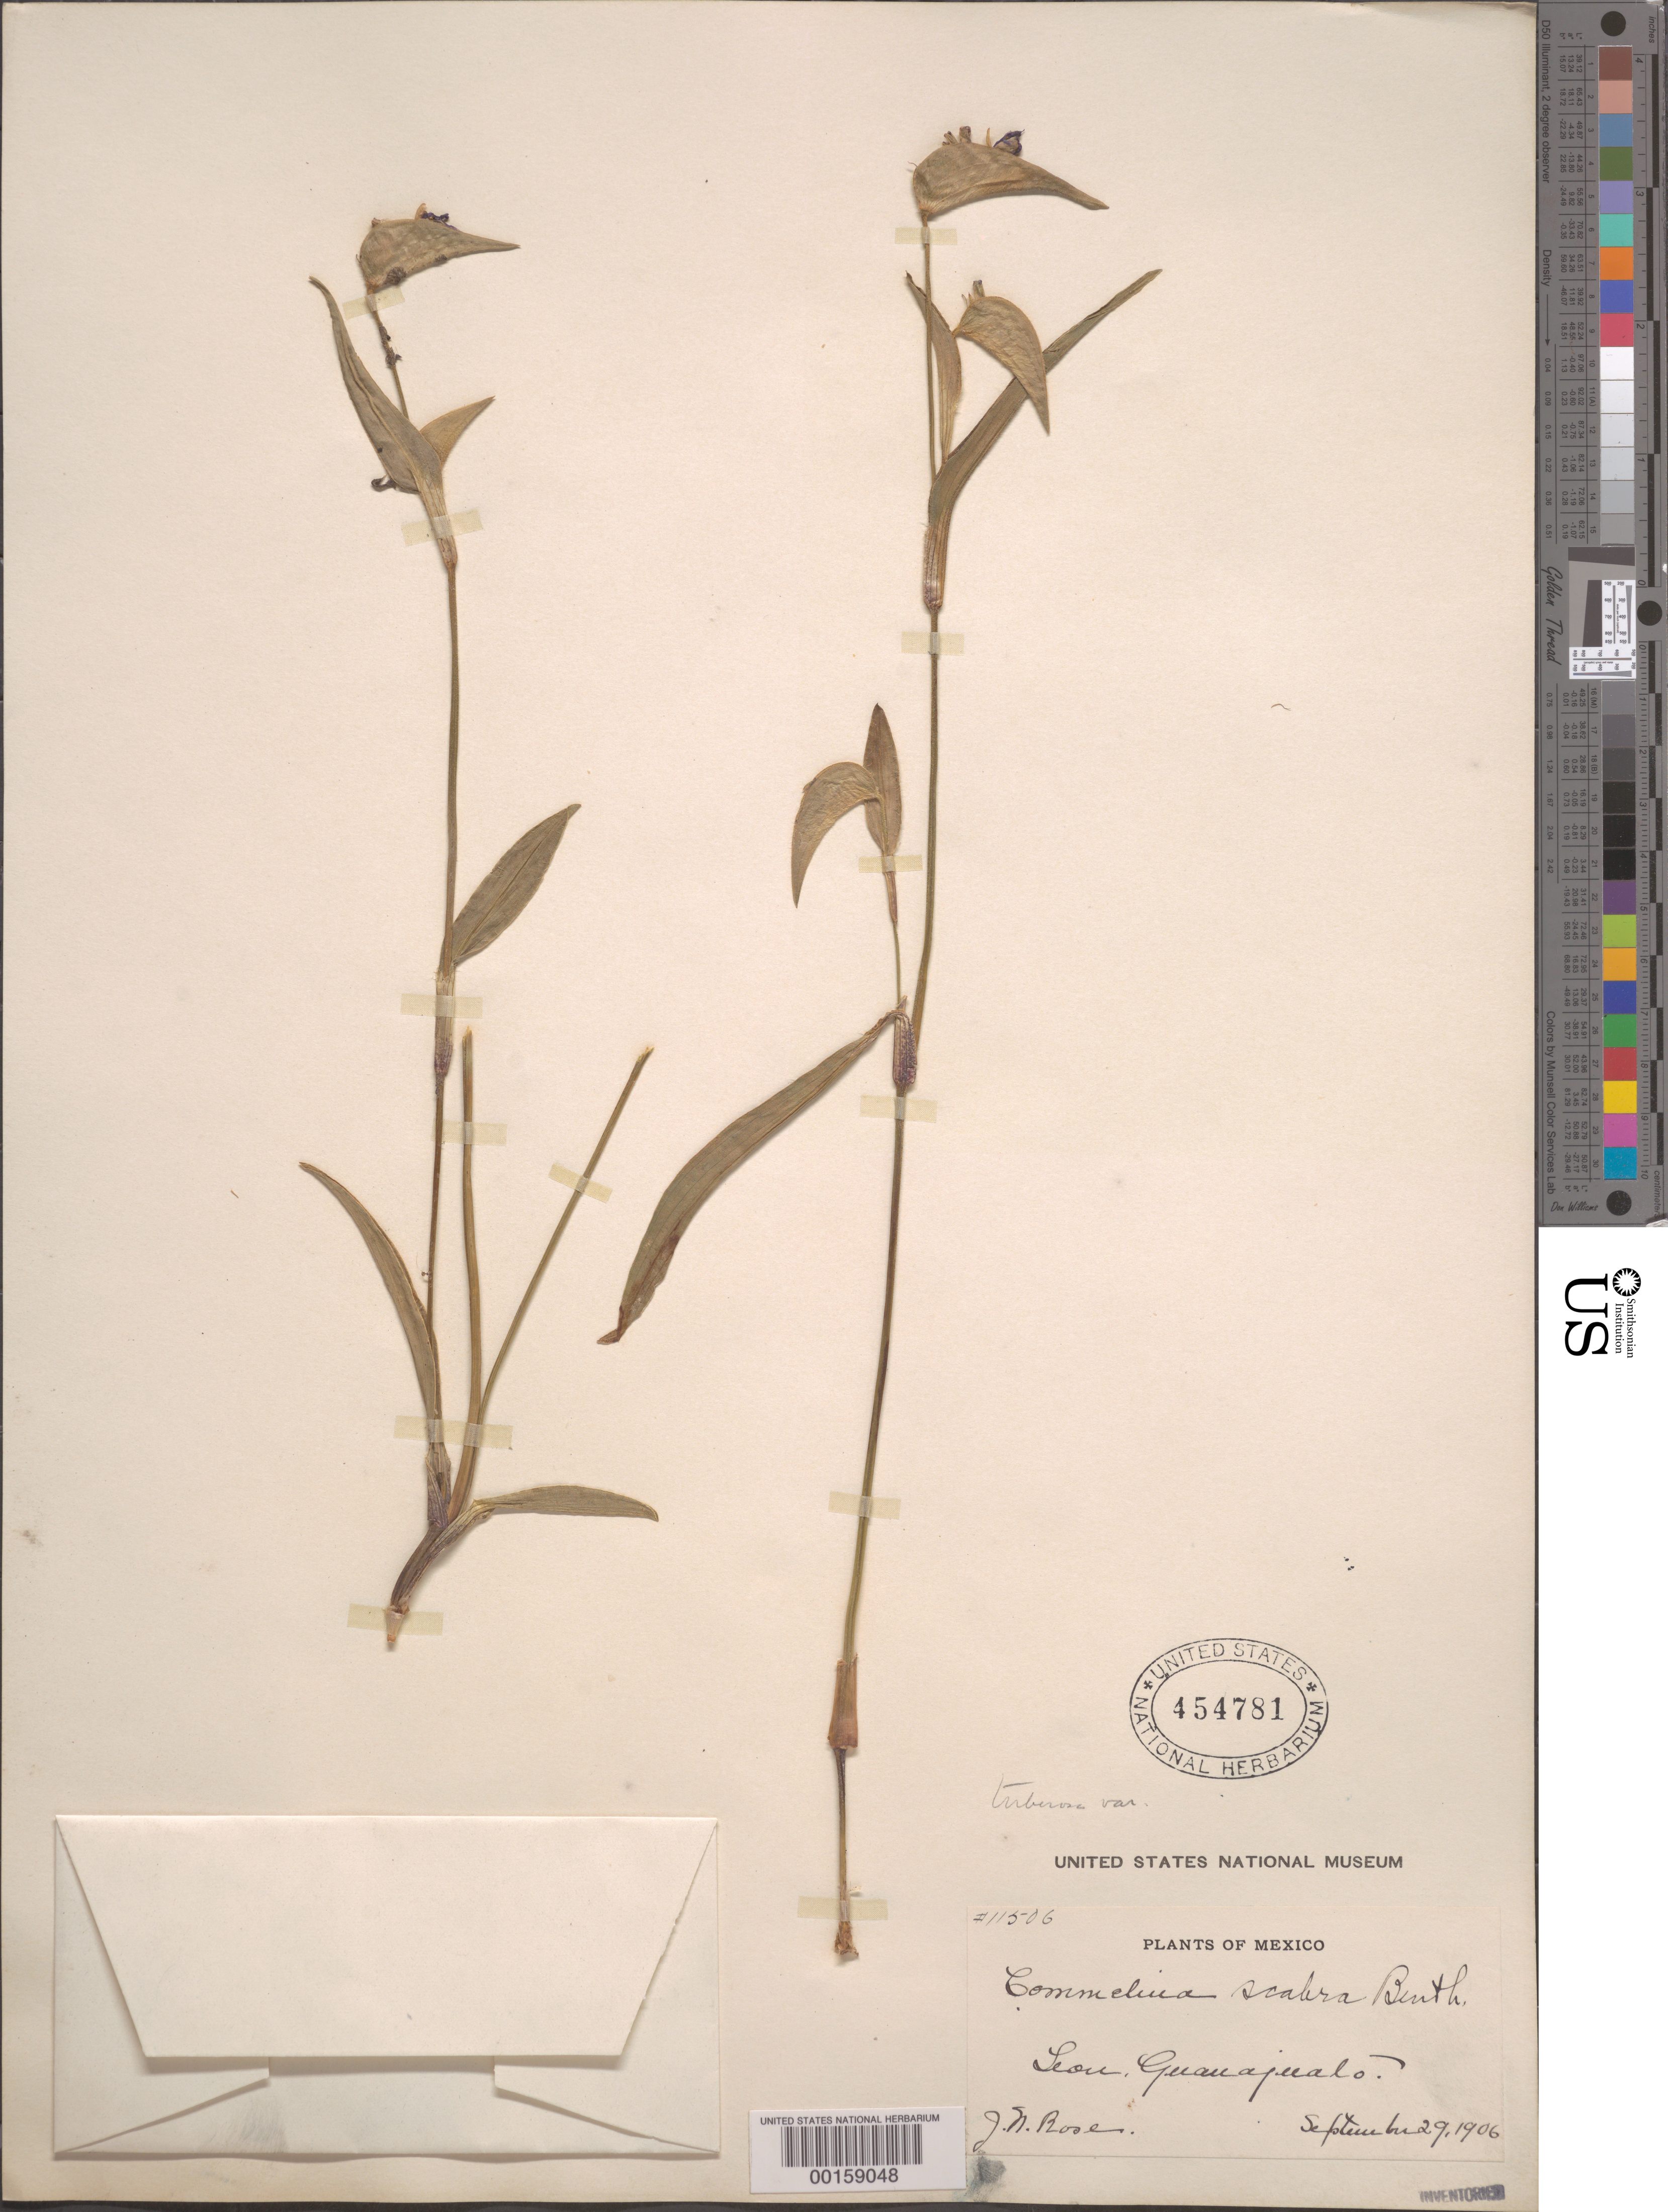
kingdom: Plantae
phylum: Tracheophyta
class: Liliopsida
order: Commelinales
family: Commelinaceae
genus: Commelina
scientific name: Commelina tuberosa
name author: L.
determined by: Faden, Robert B., (US), Smithsonian Institution - National Museum of Natural History (UNITED STATES)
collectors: J. N. Rose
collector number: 11506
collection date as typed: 29 Sep 1906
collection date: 1906-09-29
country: Mexico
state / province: Guanajuato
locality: Leon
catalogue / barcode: US 454781